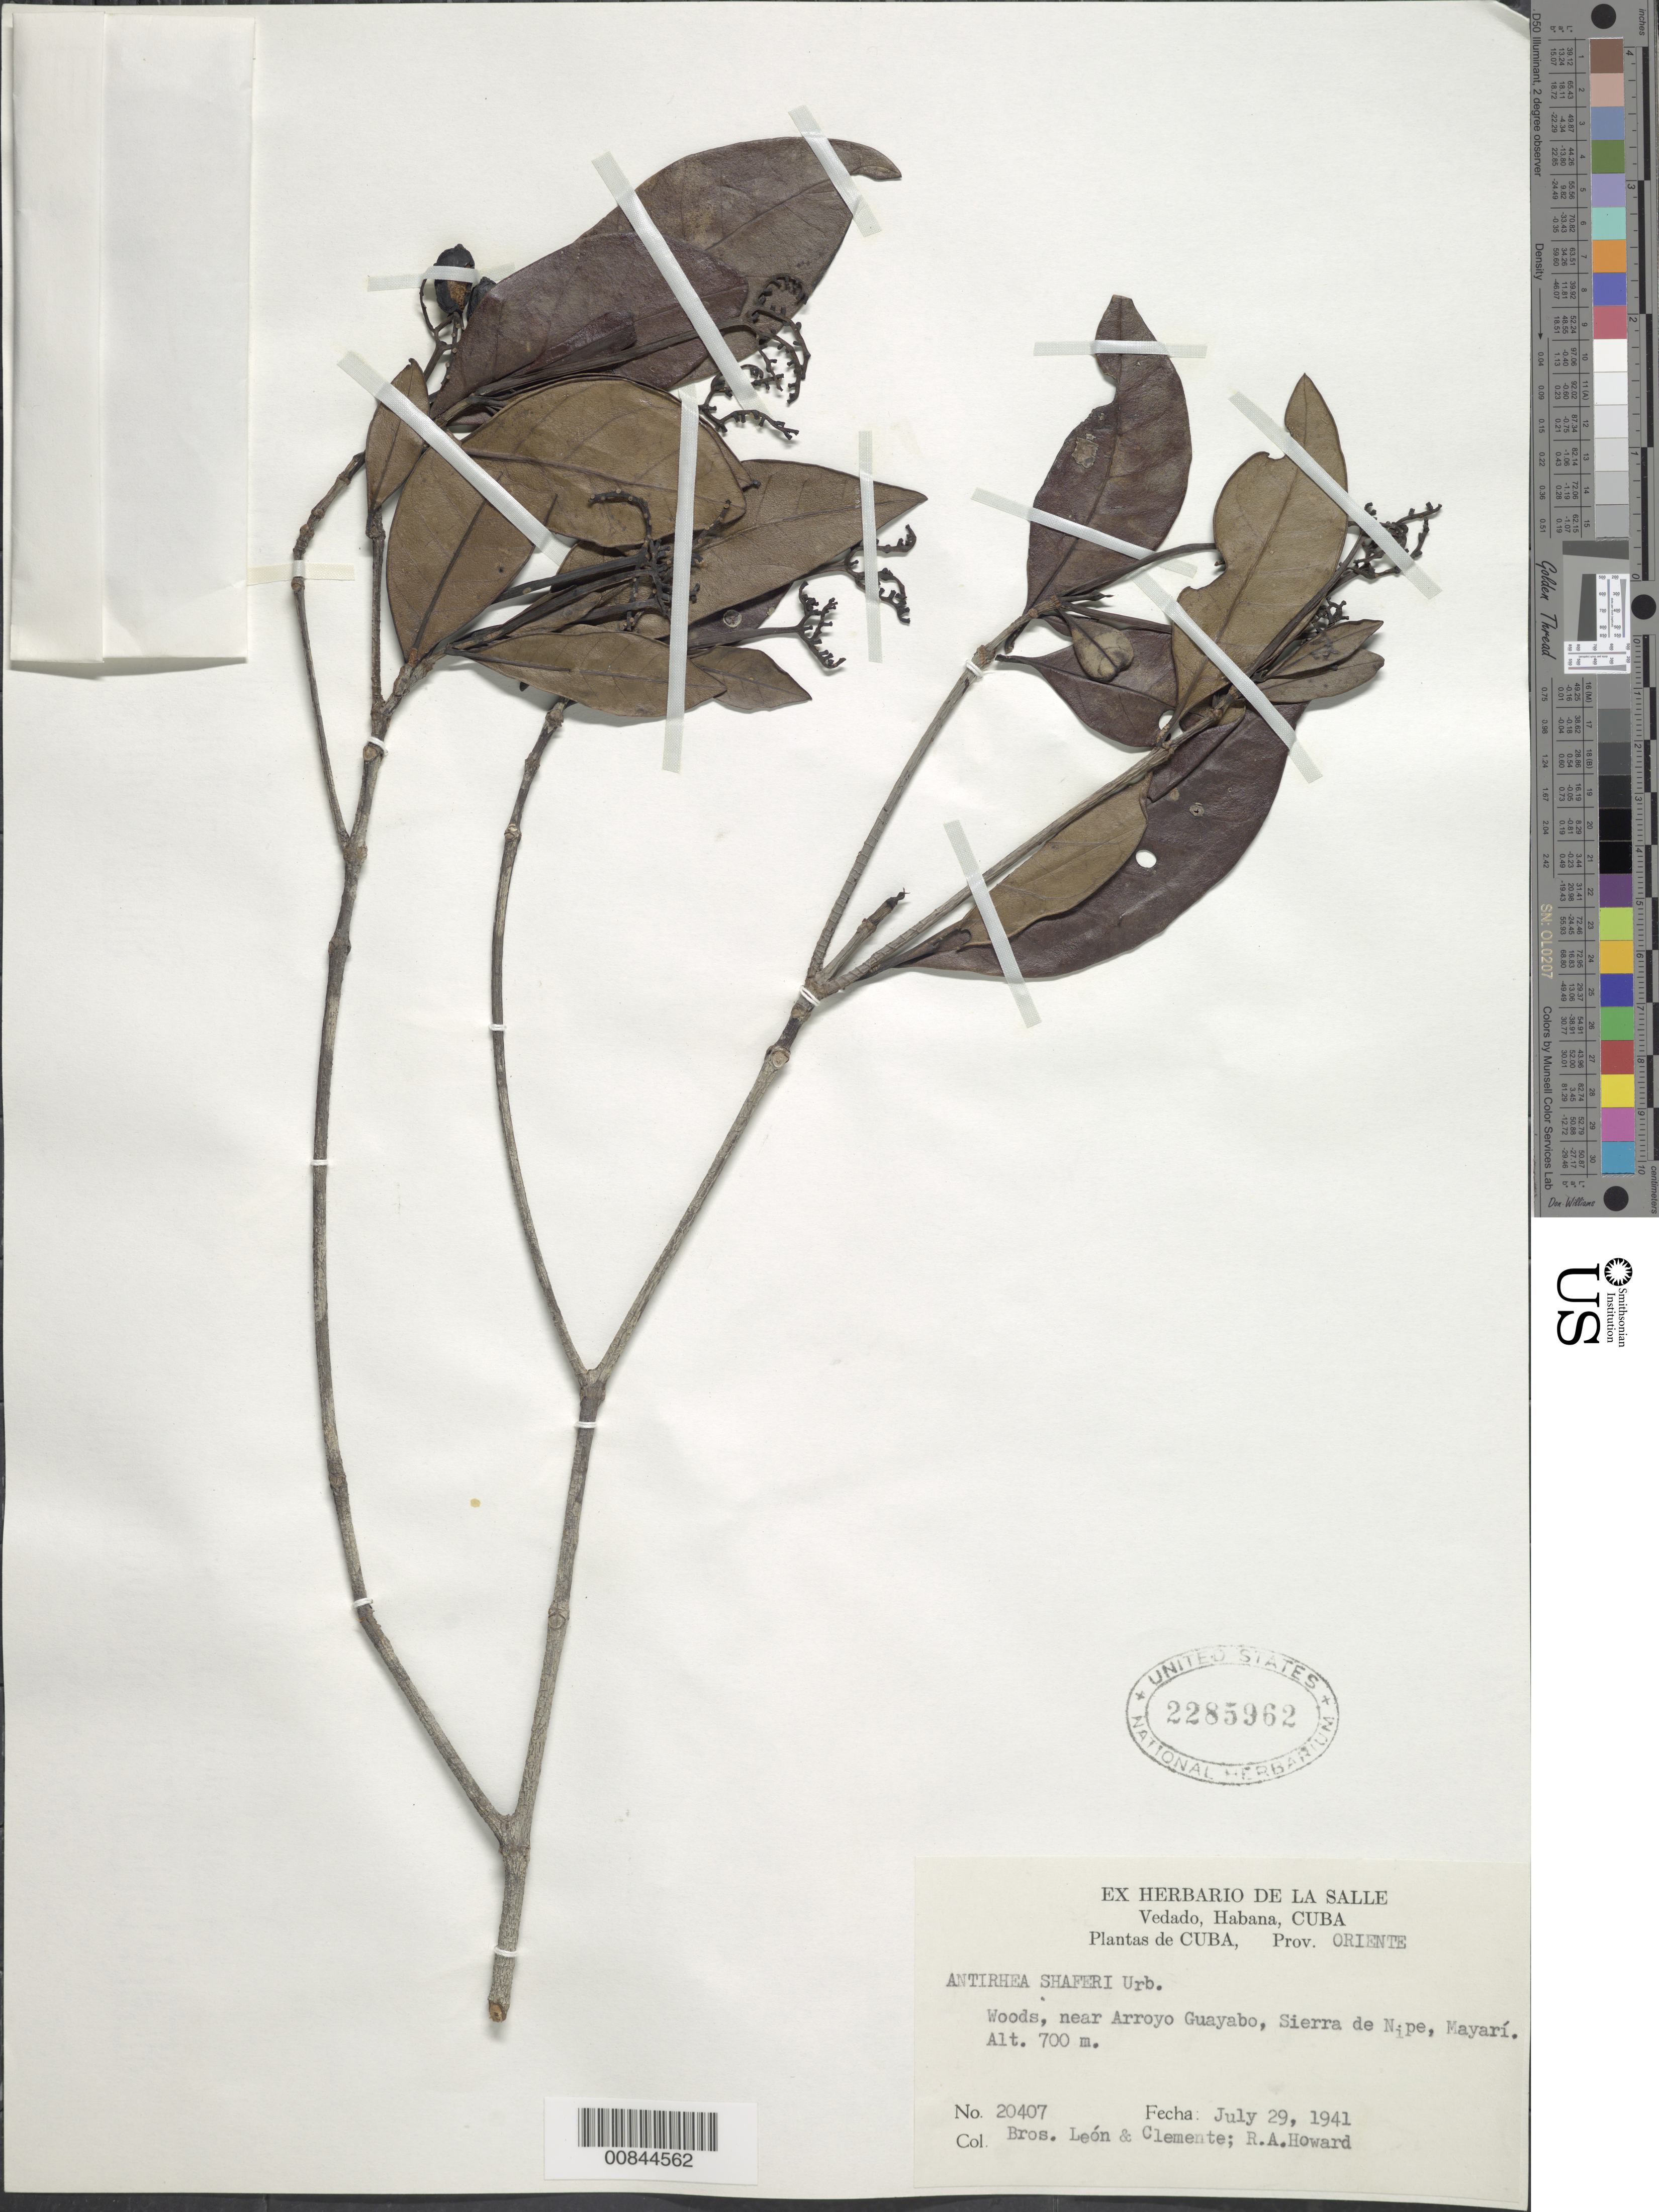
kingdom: Plantae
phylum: Tracheophyta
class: Magnoliopsida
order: Gentianales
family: Rubiaceae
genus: Stenostomum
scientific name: Stenostomum shaferi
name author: (Urb.) Borhidi & Fernández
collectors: Bro. León, Bro. Clemente & R. A. Howard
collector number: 20407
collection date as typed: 29 Jul 1941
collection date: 1941-07-29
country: Cuba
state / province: Oriente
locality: Near Arroyo Guayabo, Sierra de Nipe, Mayarí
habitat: Woods, near arroyo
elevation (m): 700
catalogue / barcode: US 2285962